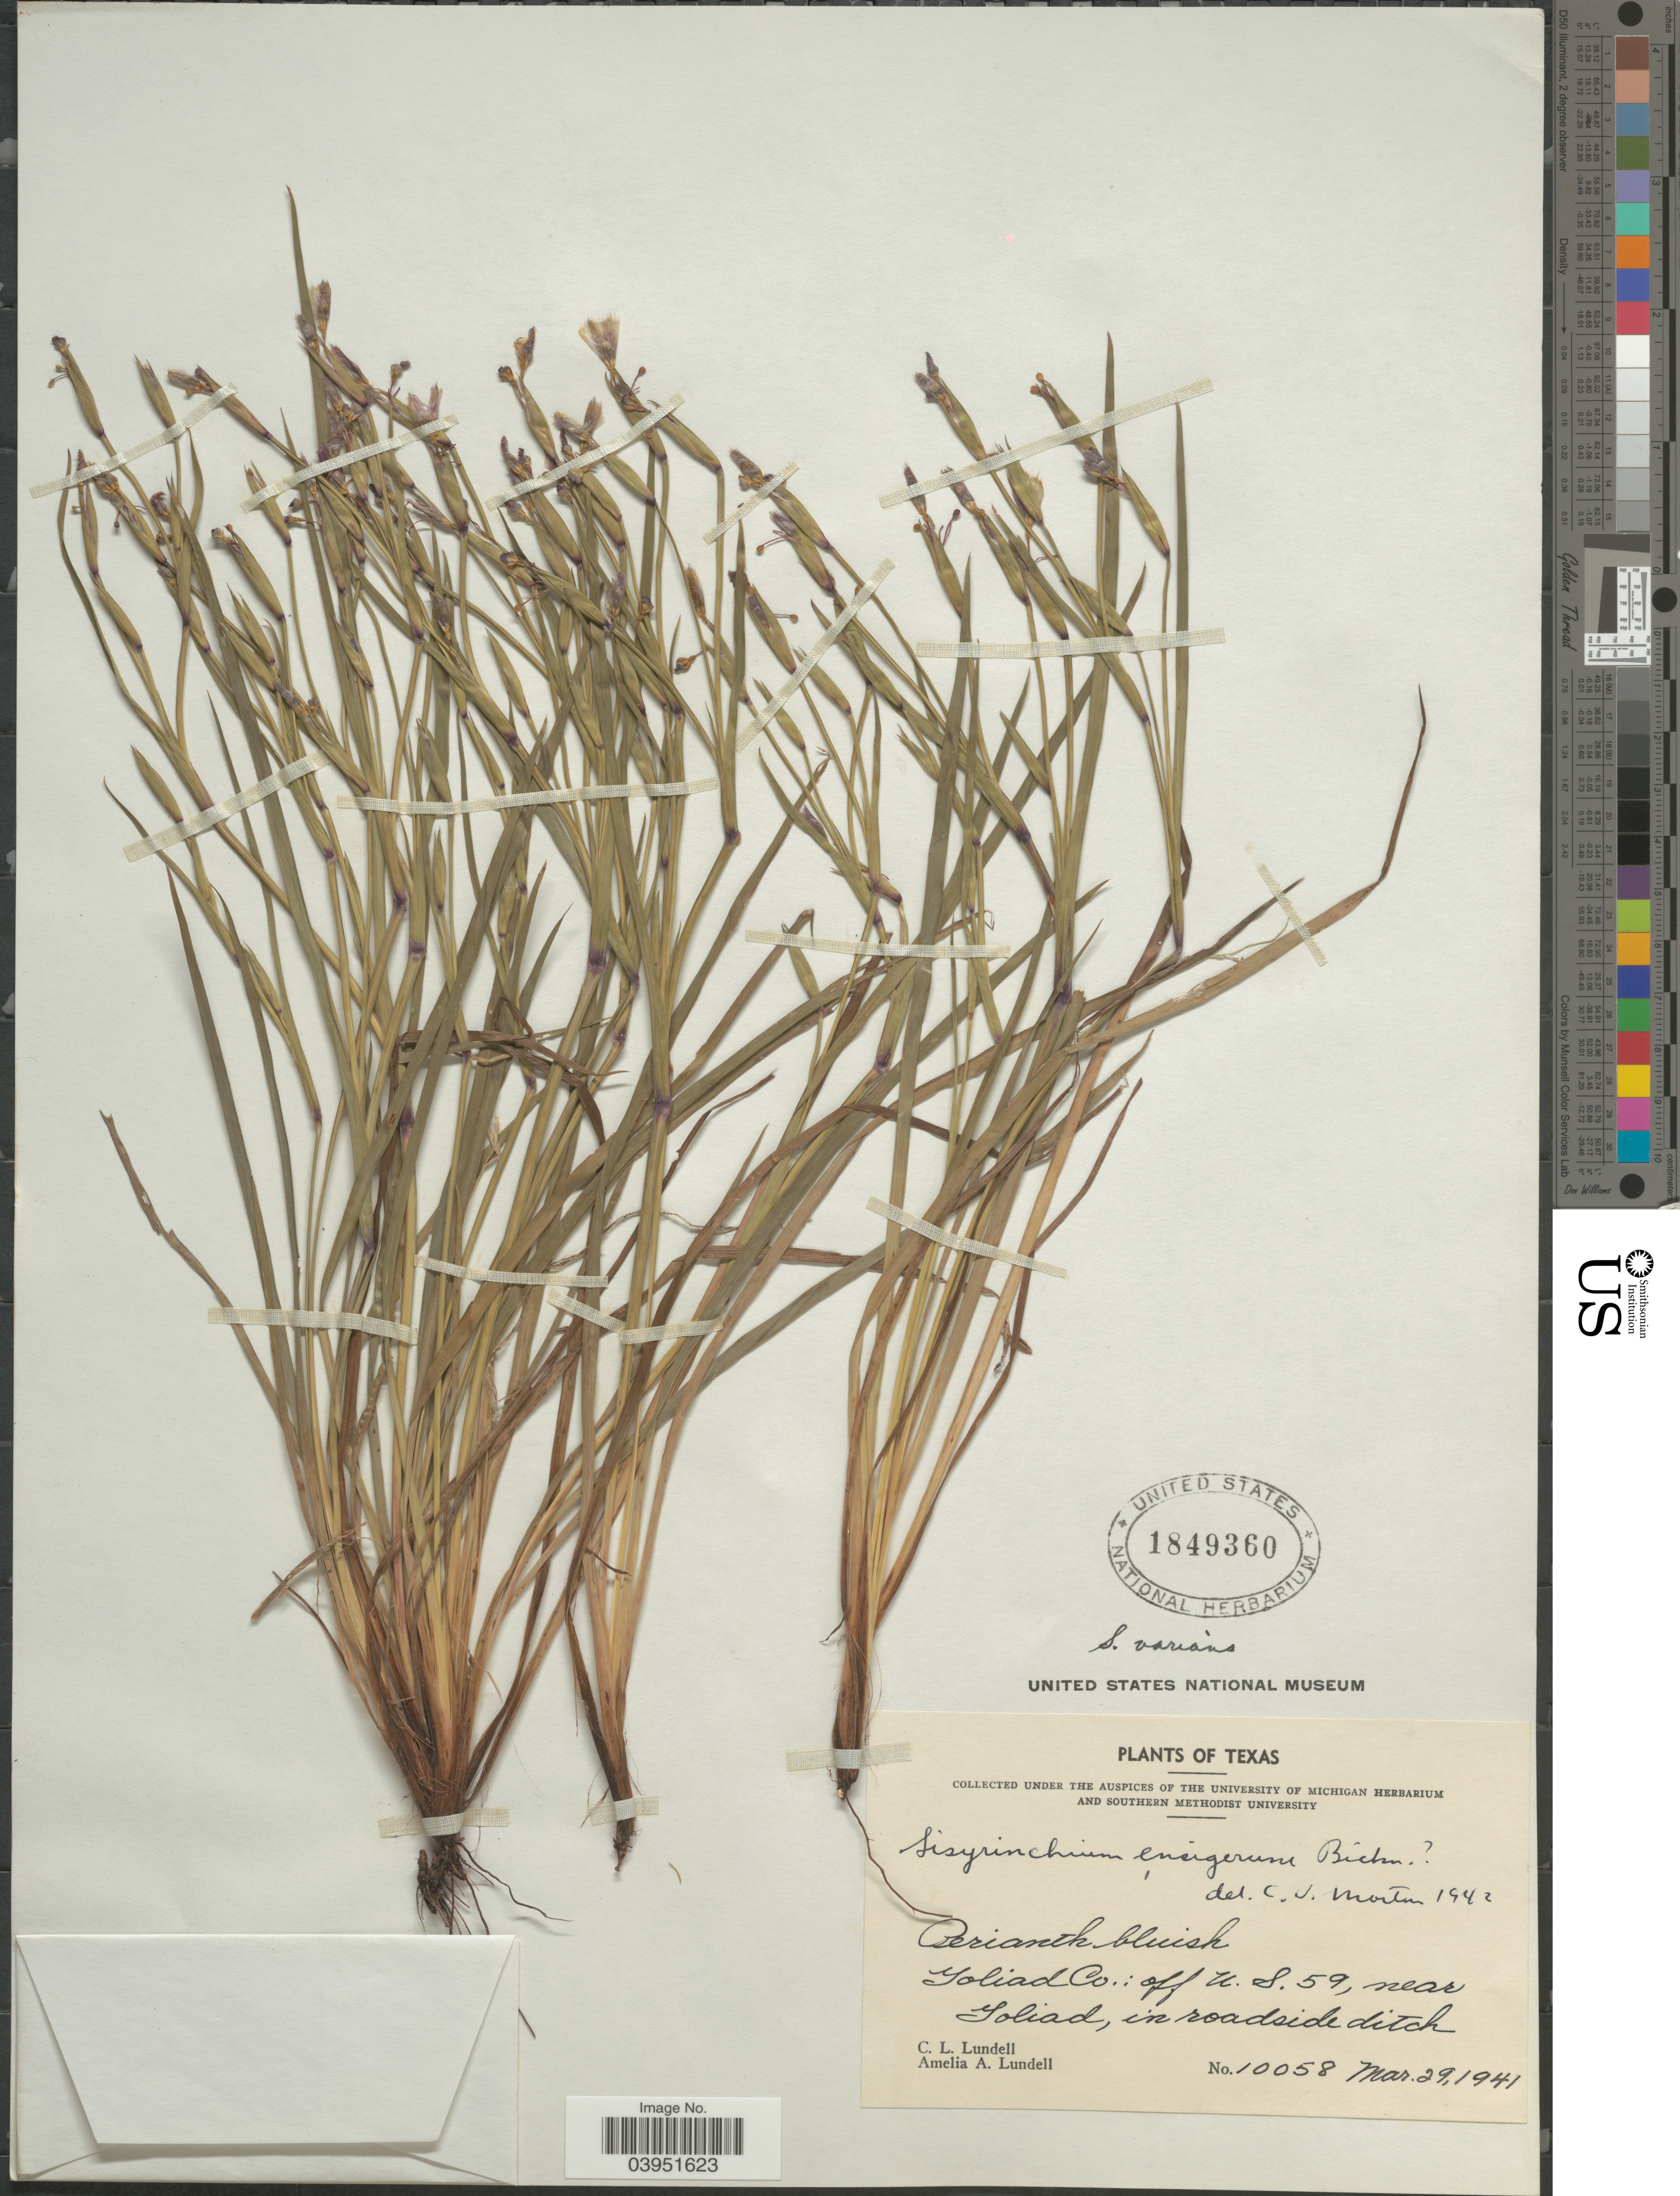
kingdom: Plantae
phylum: Tracheophyta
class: Liliopsida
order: Asparagales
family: Iridaceae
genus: Sisyrinchium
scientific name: Sisyrinchium varians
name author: E.P. Bicknell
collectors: C. L. Lundell & A. A. Lundell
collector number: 10058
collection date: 1941-03-29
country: United States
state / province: Texas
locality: Goliad Co.: off U.S. 59, near Goliad.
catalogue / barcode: US 1849360